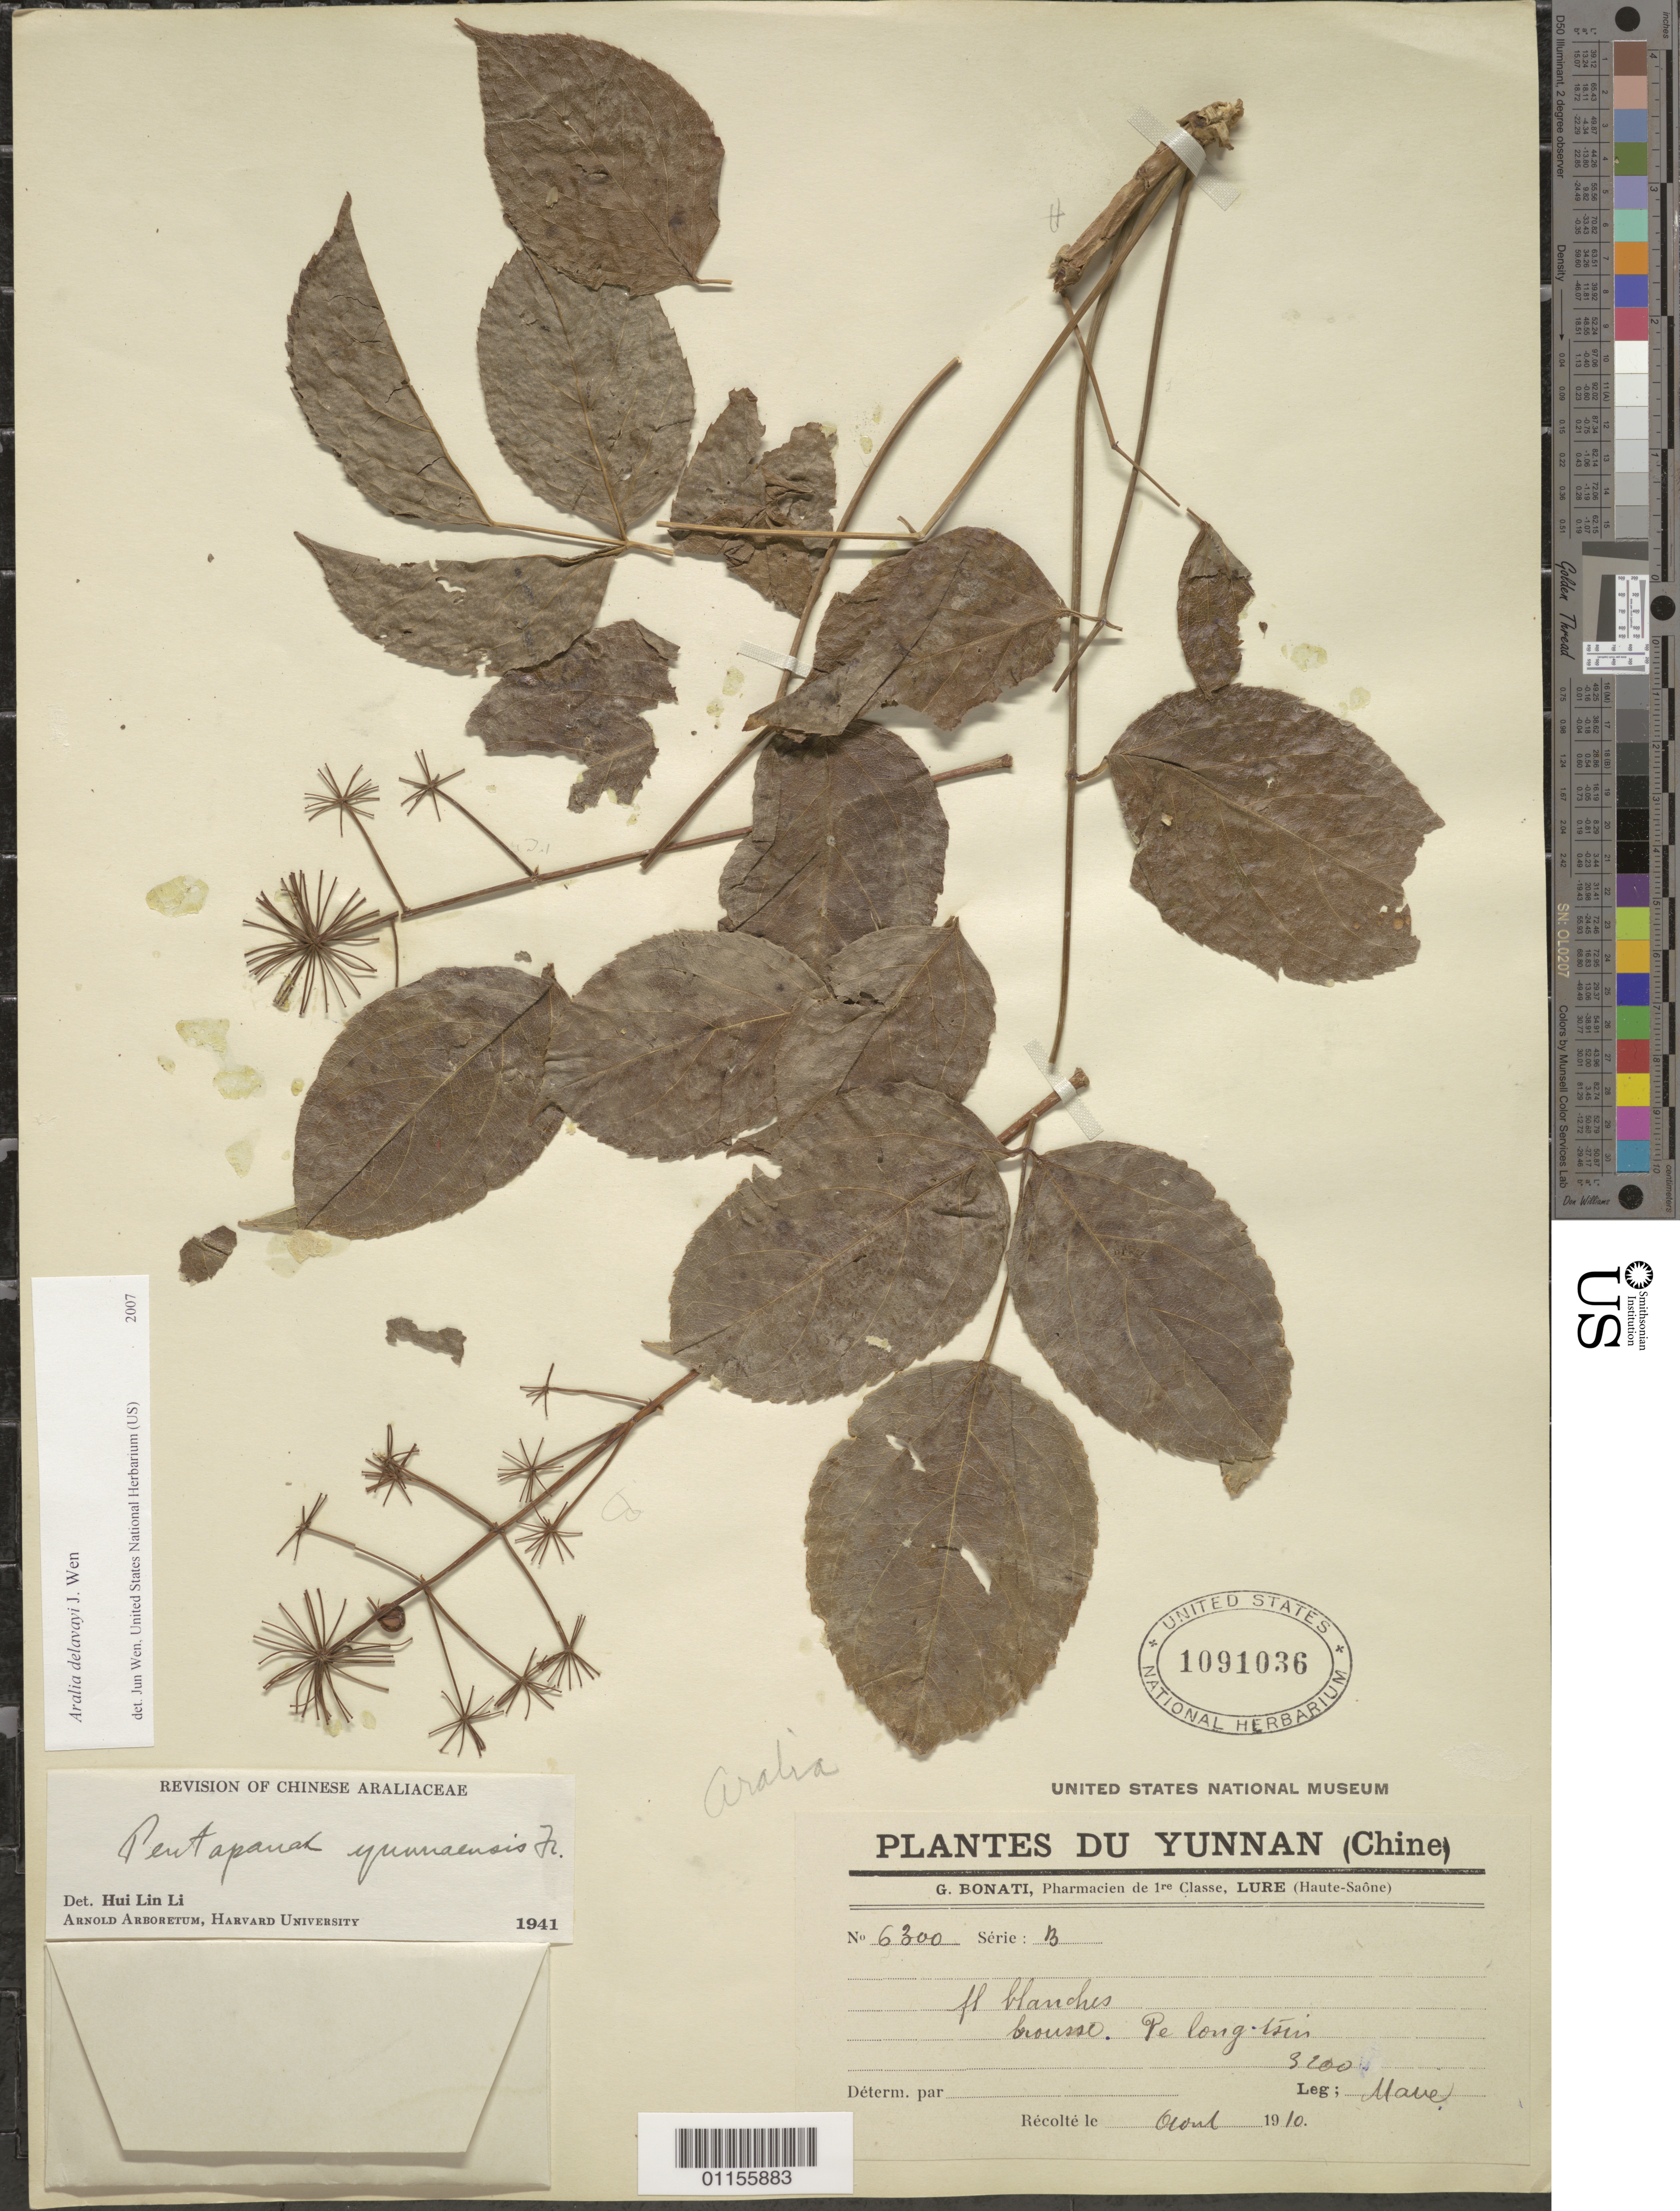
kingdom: Plantae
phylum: Tracheophyta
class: Magnoliopsida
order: Apiales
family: Araliaceae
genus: Aralia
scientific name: Aralia delavayi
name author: J. Wen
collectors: G. Bonati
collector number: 6300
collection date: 1910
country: China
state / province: Yunnan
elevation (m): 3200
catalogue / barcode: US 1091036